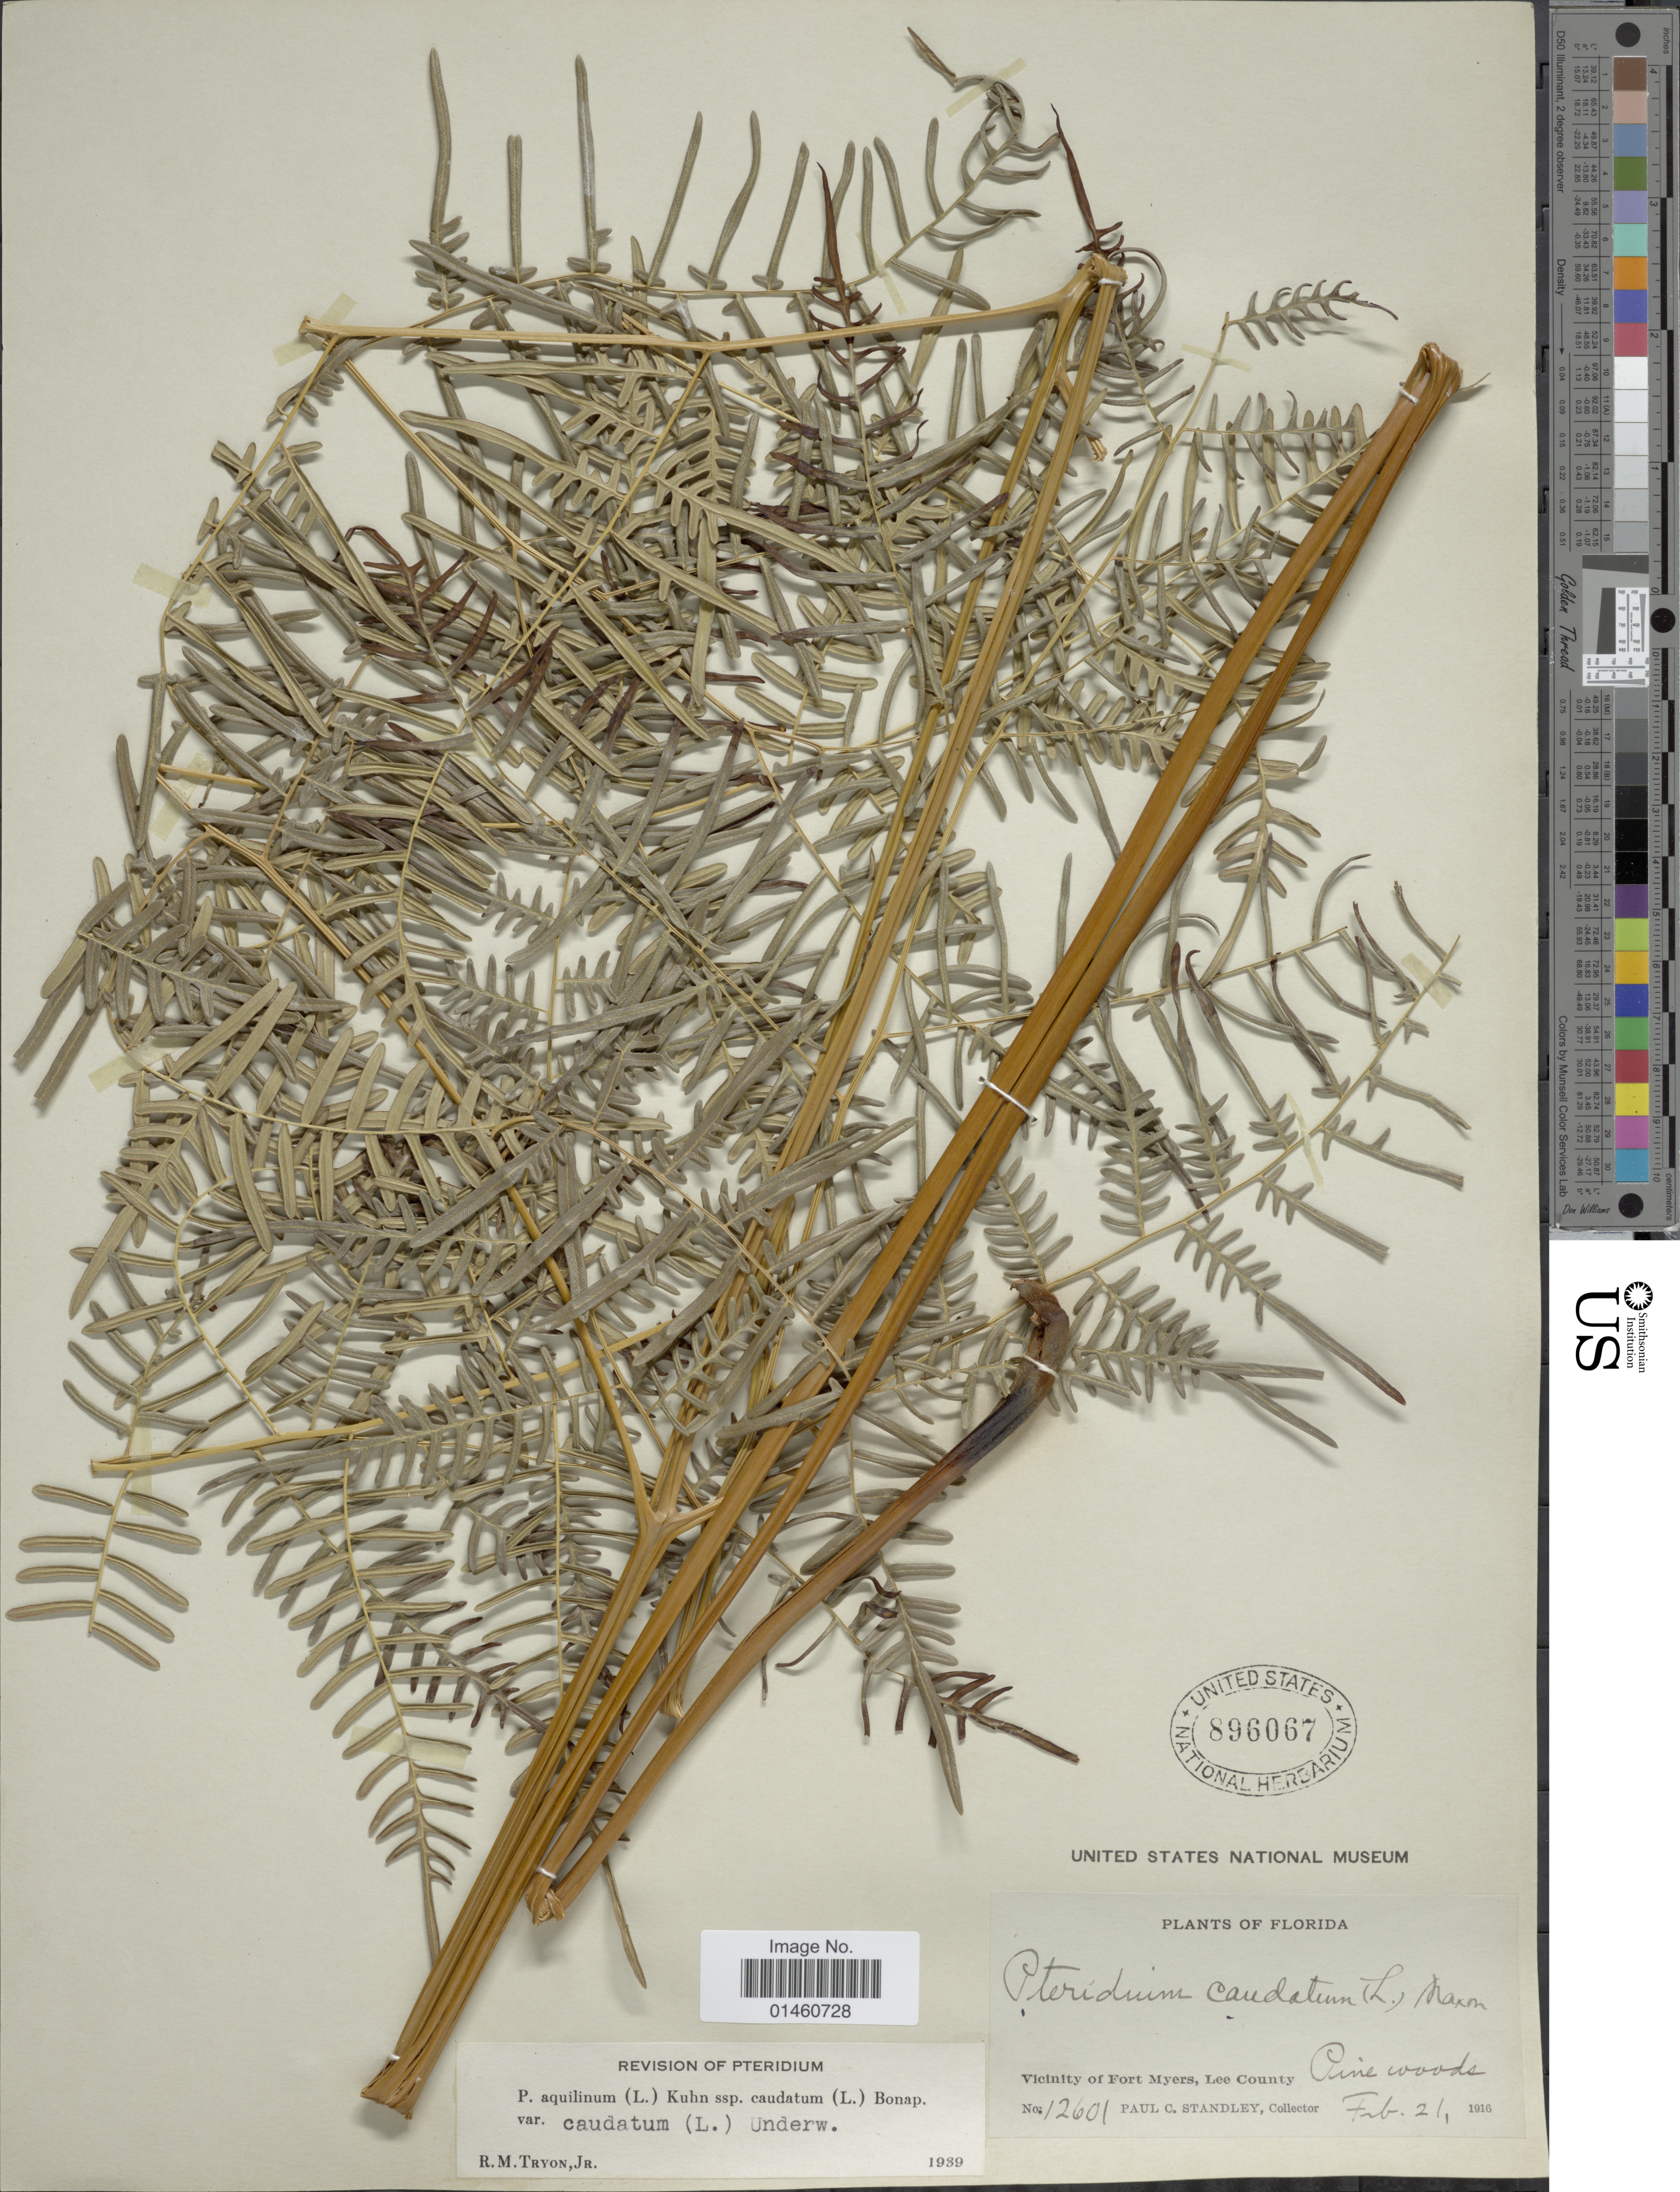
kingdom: Plantae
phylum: Tracheophyta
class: Polypodiopsida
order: Polypodiales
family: Dennstaedtiaceae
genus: Pteridium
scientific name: Pteridium caudatum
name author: (L.) Maxon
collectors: P. C. Standley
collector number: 12601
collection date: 1916-02-21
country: United States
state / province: Florida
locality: Vicinity of Fort Myers, Lee County, Pine woods.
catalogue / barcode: US 896067